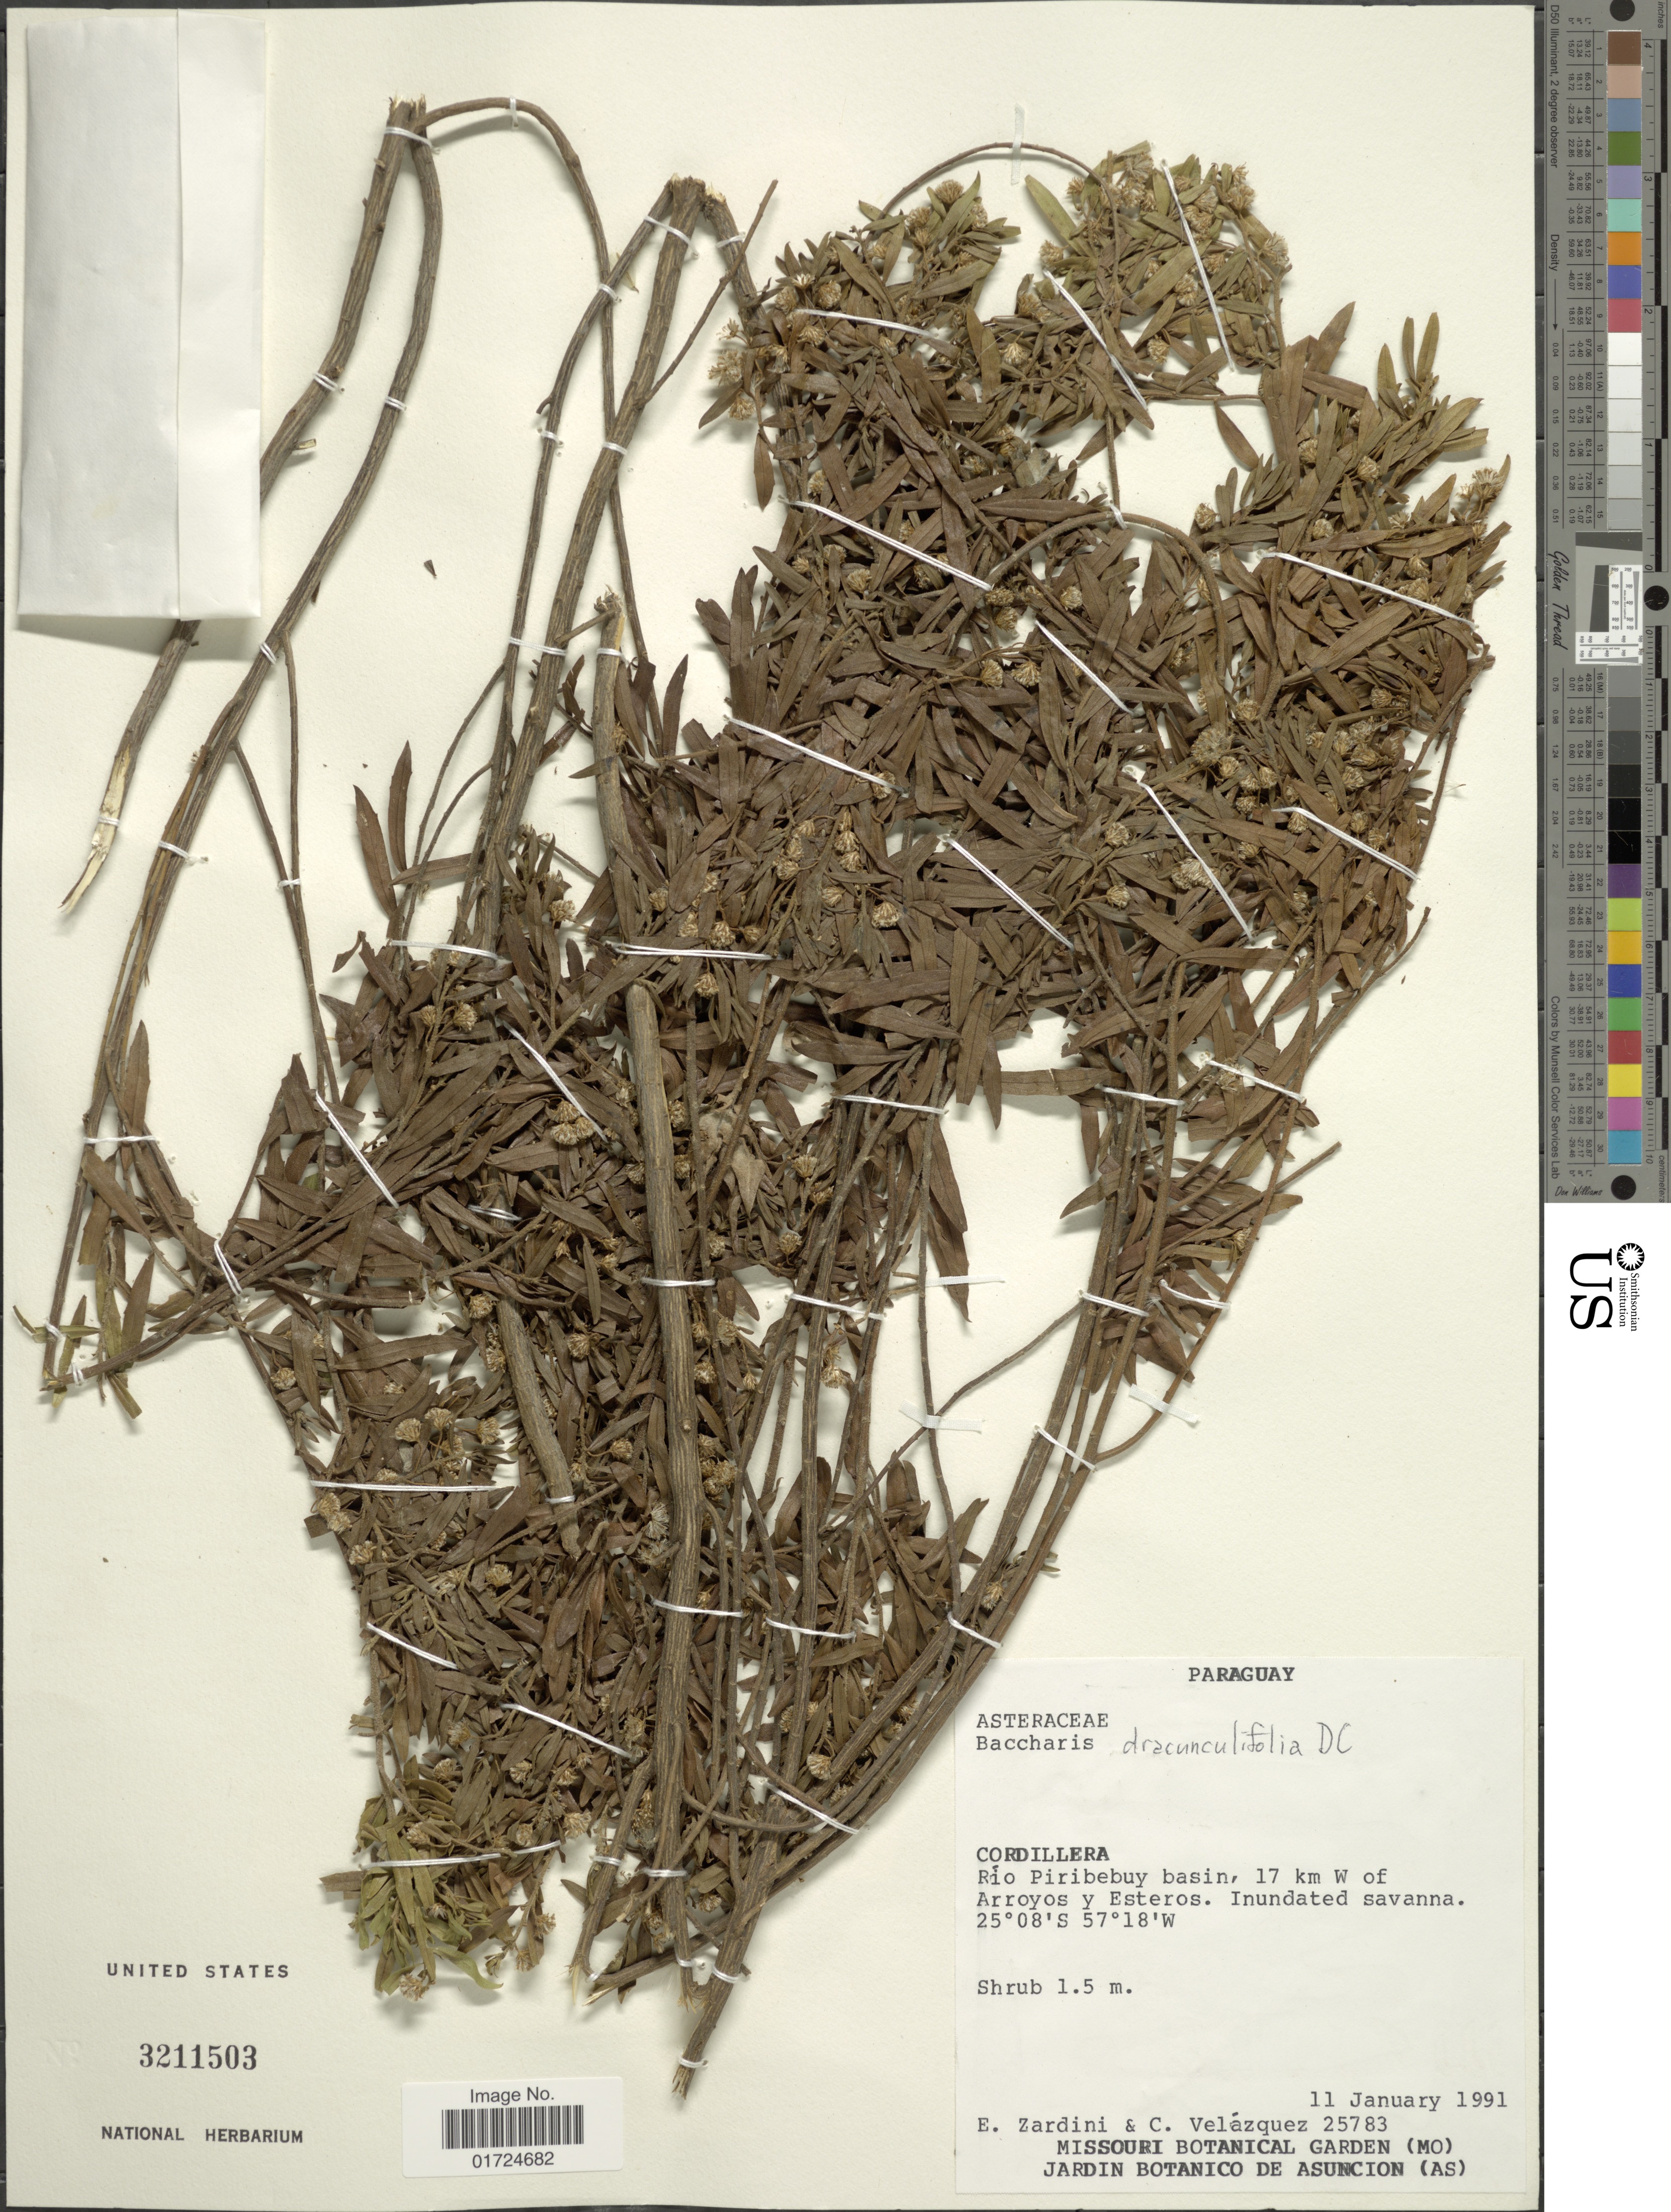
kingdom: Plantae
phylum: Tracheophyta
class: Magnoliopsida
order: Asterales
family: Asteraceae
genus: Baccharis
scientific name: Baccharis dracunculifolia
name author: DC.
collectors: E. M. Zardini & C. Velázquez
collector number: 25783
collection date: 1991-01-11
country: Paraguay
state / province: Cordillera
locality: Cordillera. Río Piribebuy basin, 17 km W of Arroyos y Esteros. Inundated savanna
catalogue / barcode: US 3211503